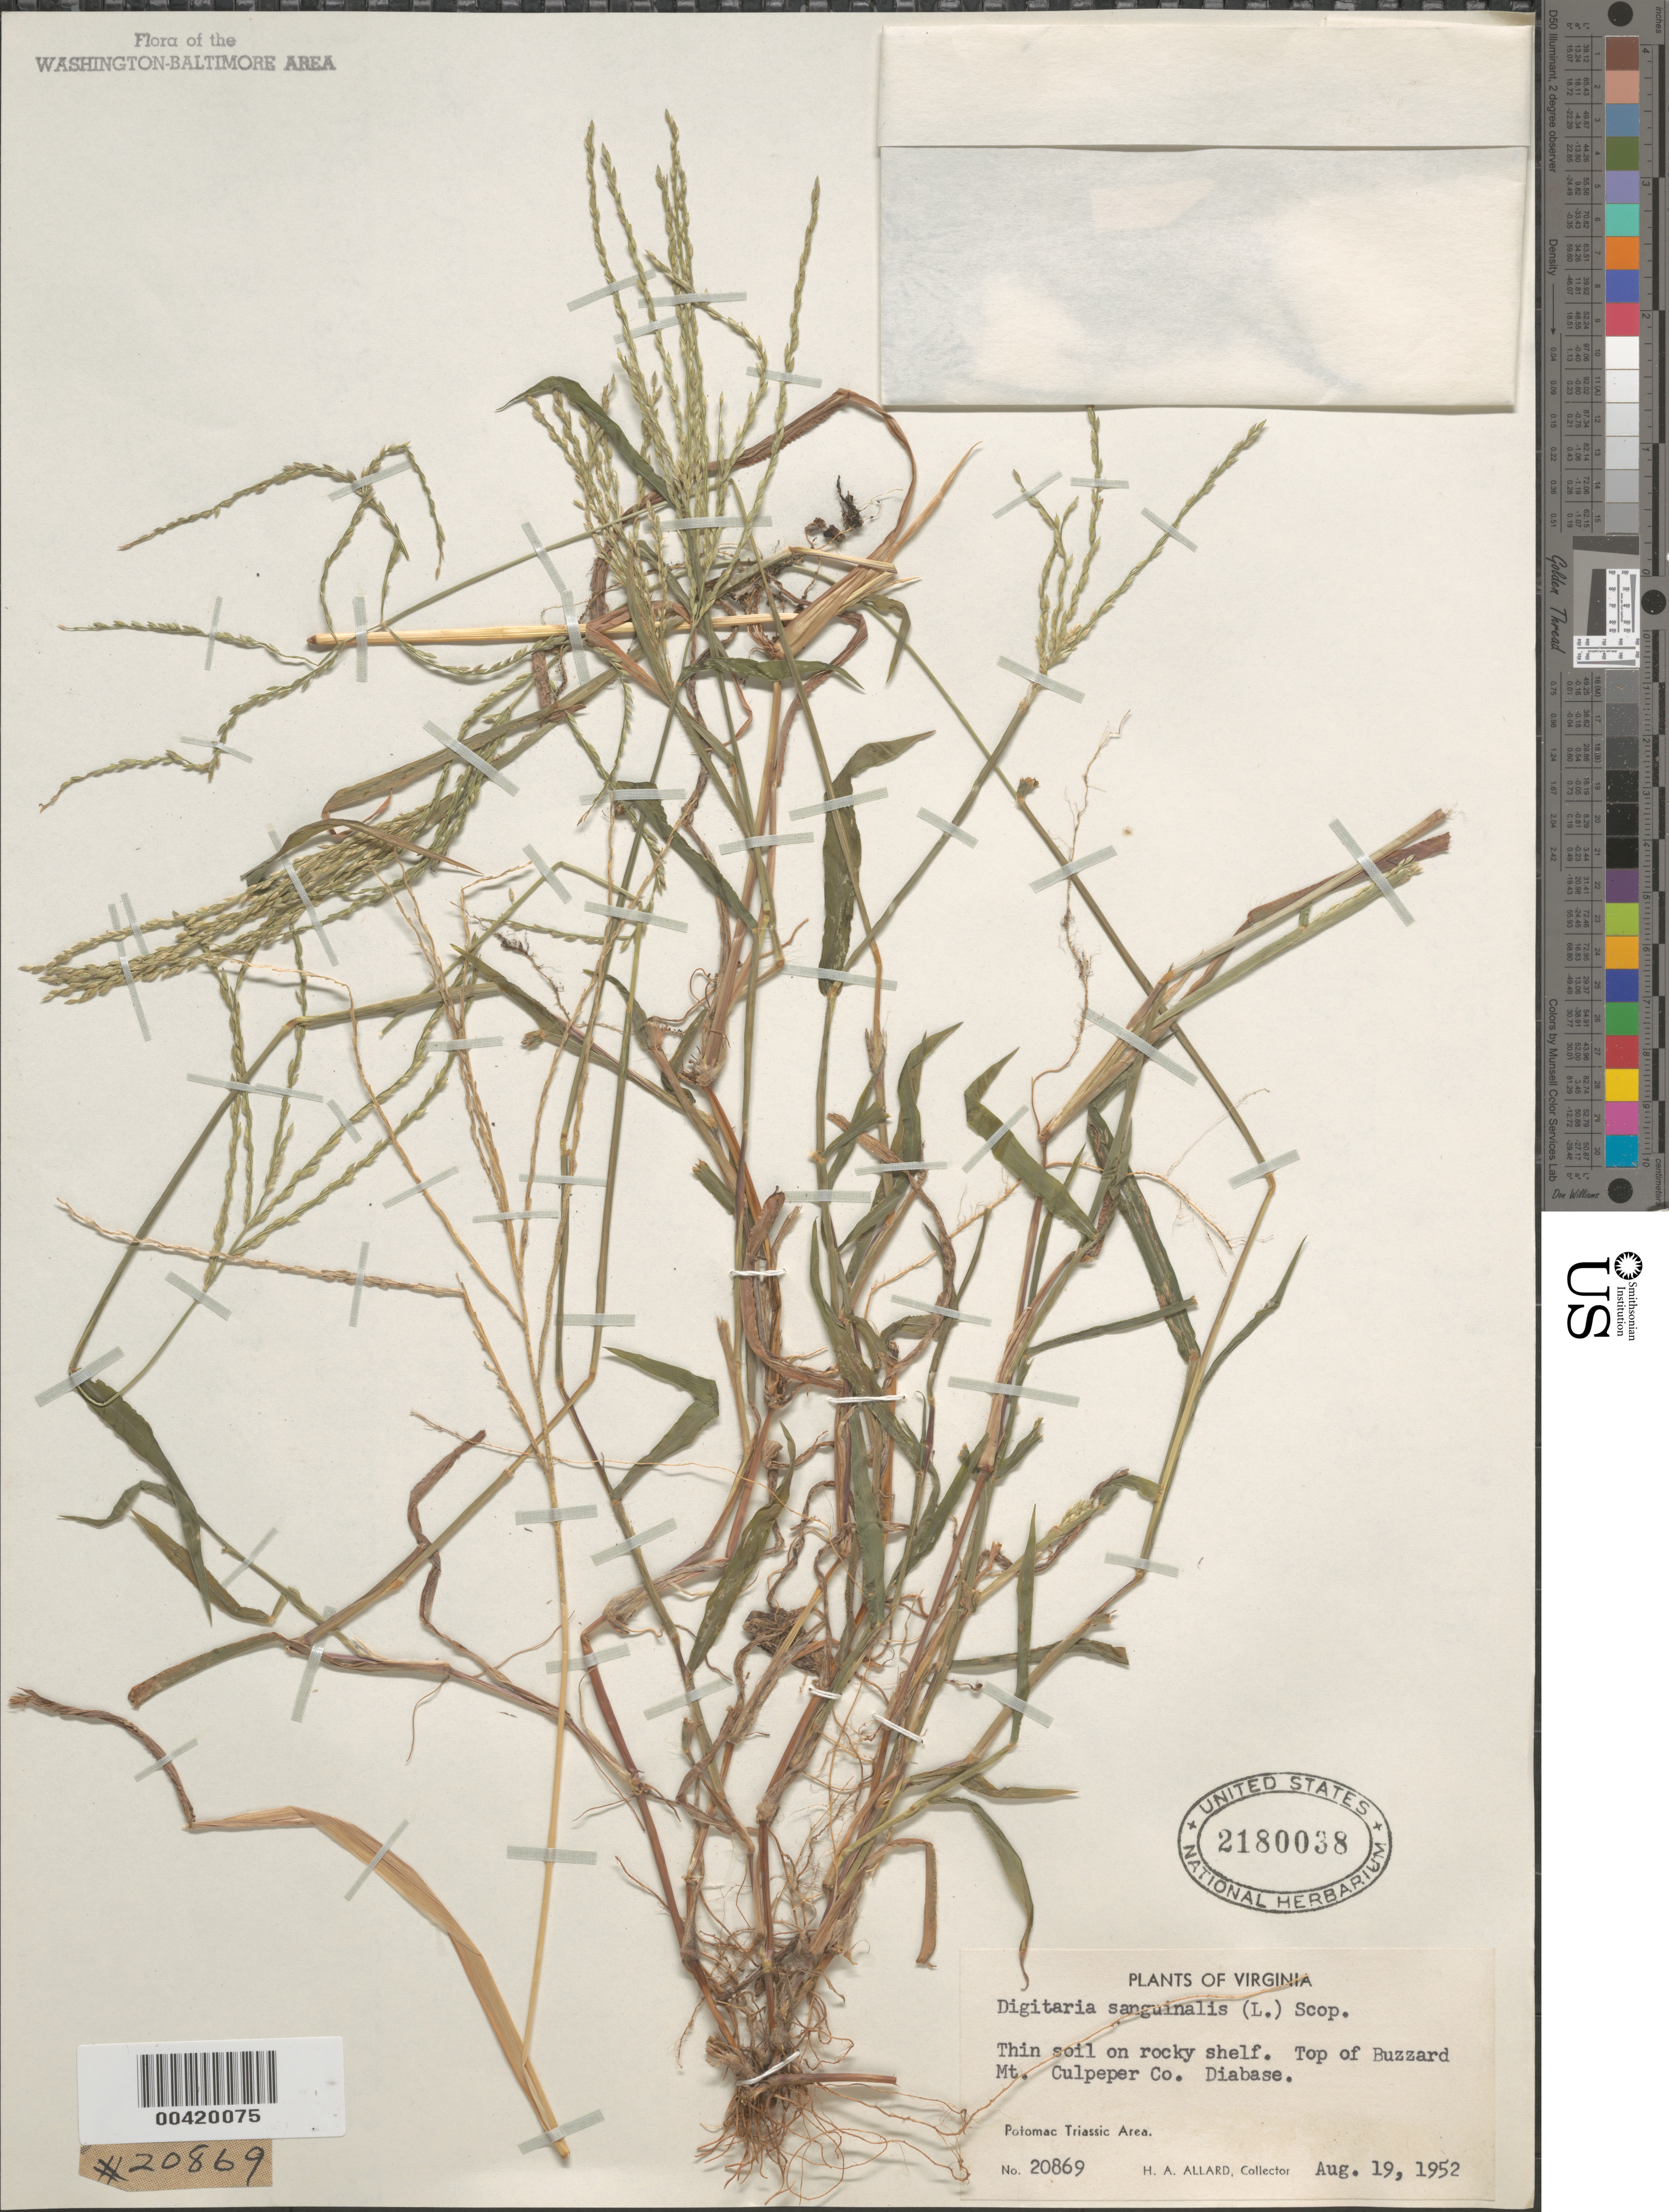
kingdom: Plantae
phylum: Tracheophyta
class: Liliopsida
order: Poales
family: Poaceae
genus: Digitaria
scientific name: Digitaria sanguinalis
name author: (L.) Scop.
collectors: H. A. Allard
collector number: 20869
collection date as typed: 19 Aug 1952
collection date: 1952-08-19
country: United States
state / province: Virginia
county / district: Culpeper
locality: Buzzard Mountain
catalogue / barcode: US 2180038